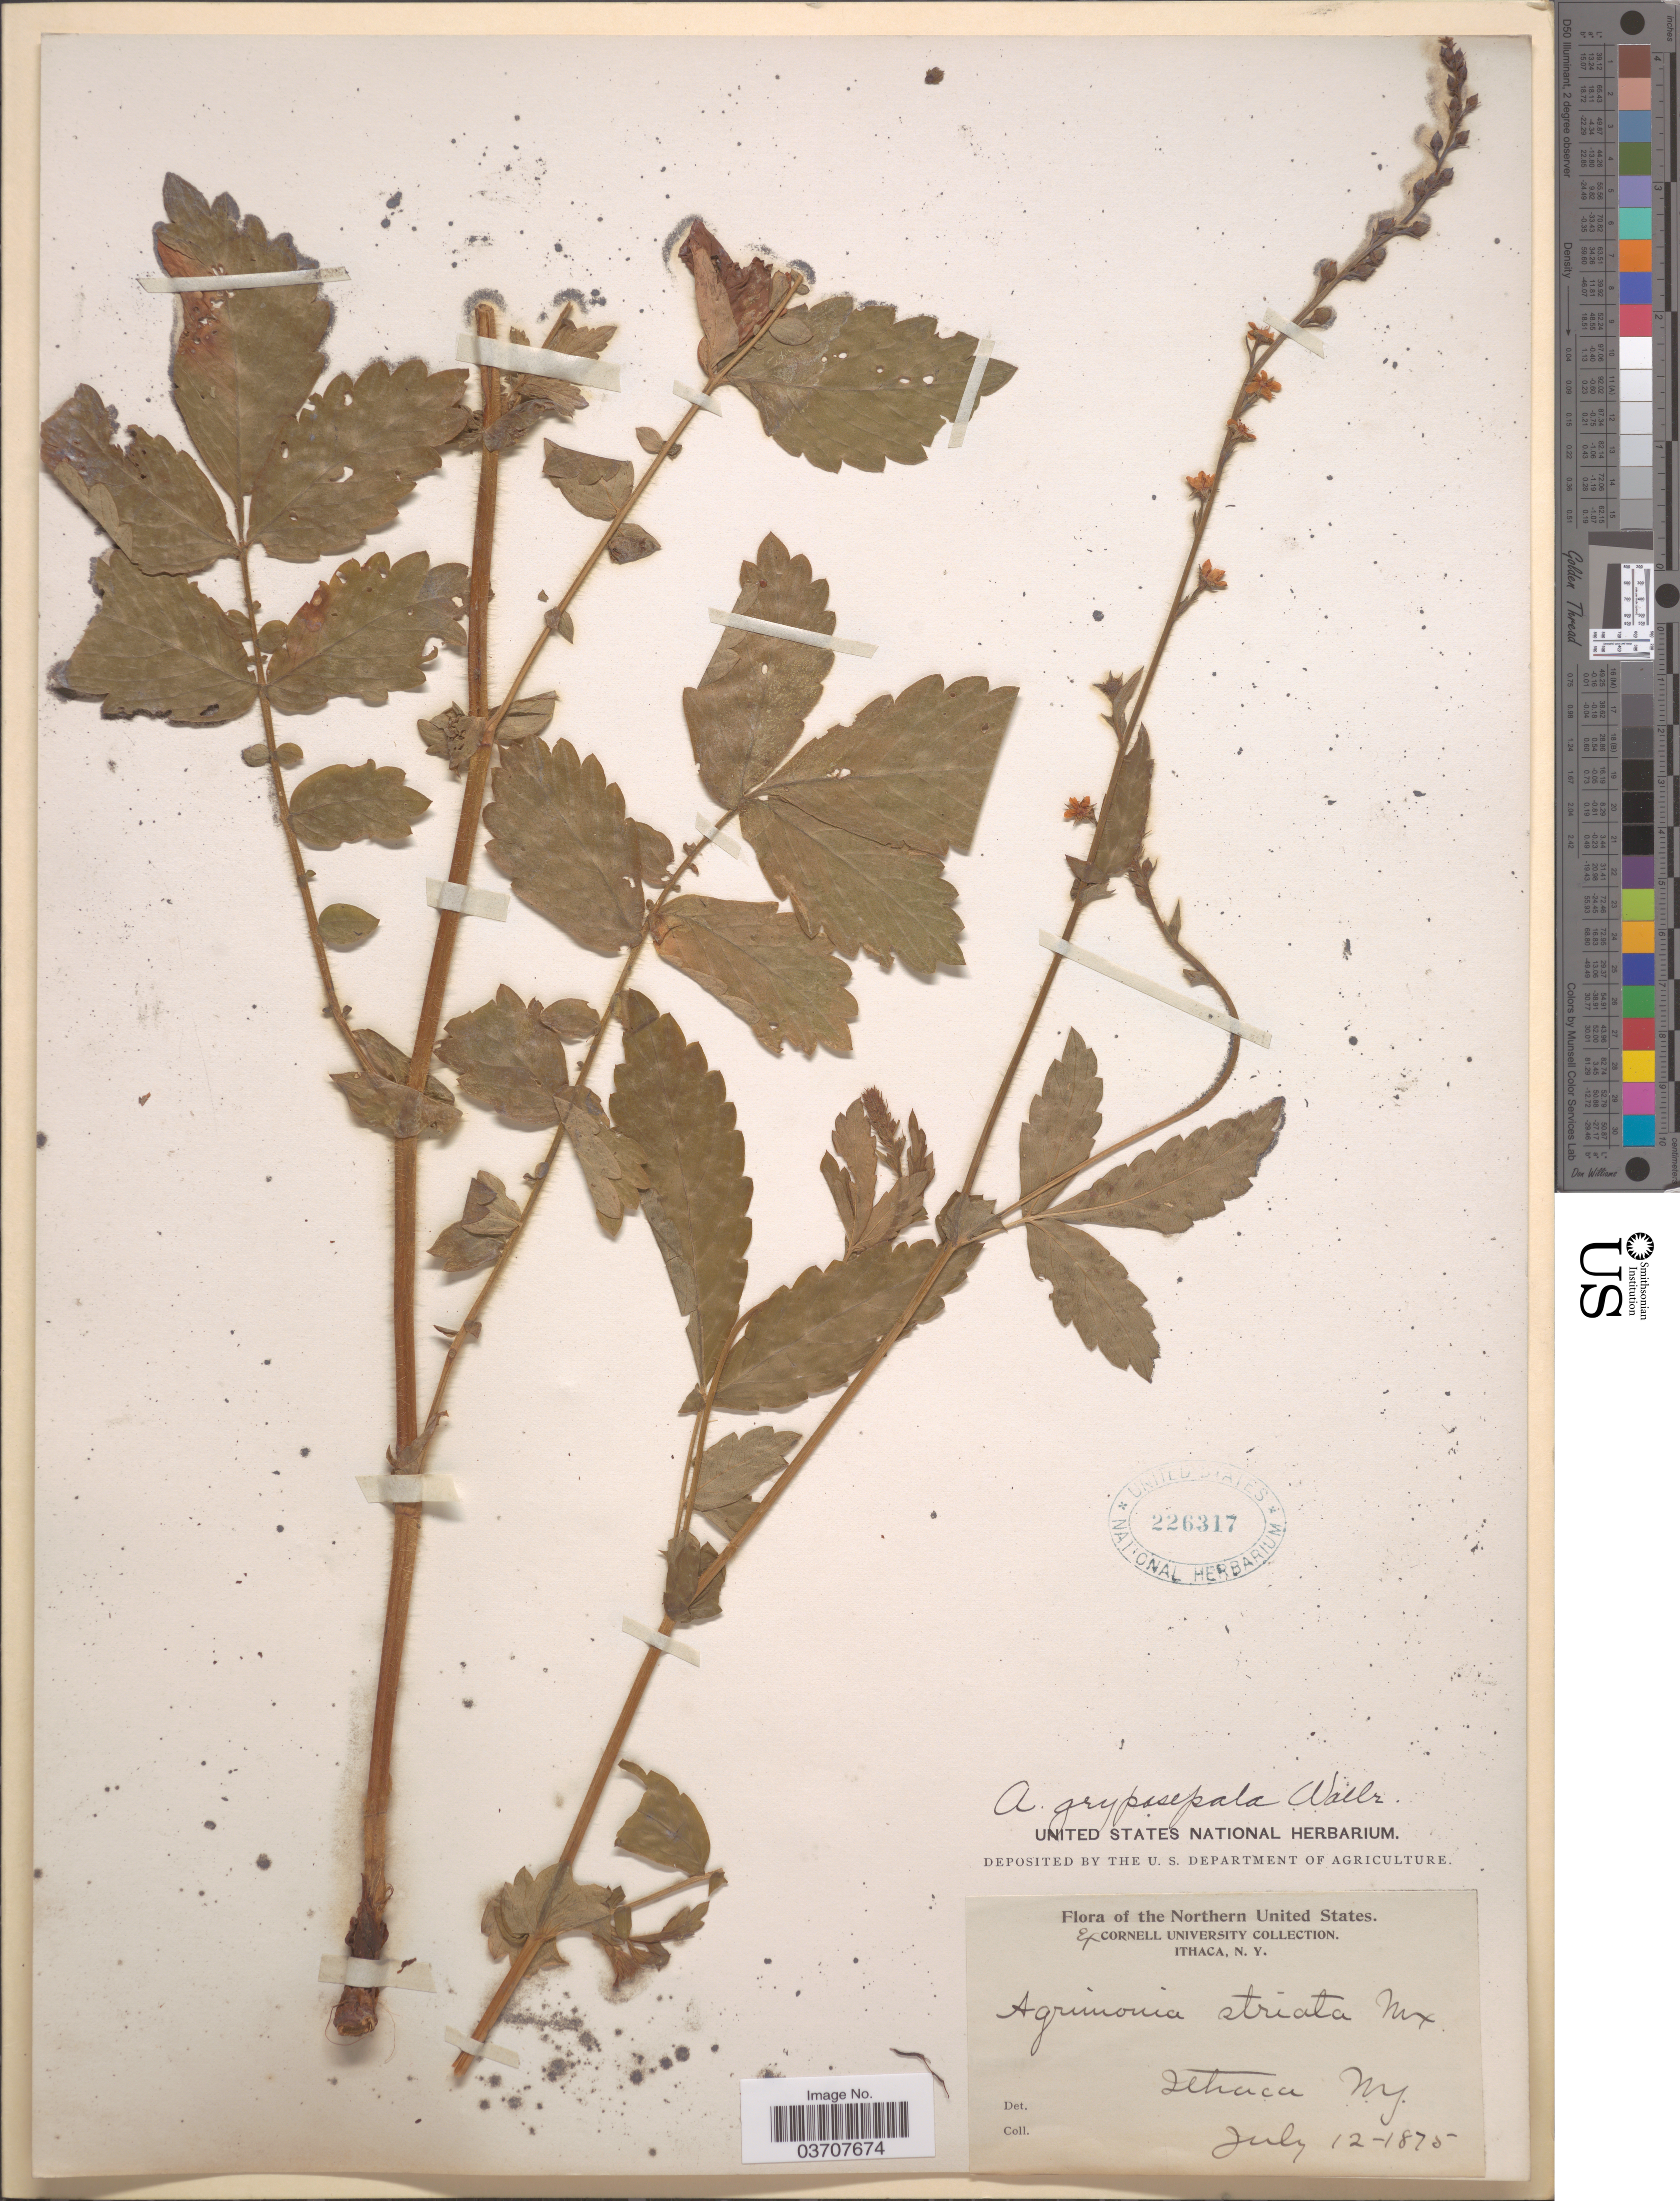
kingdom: Plantae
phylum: Tracheophyta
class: Magnoliopsida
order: Rosales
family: Rosaceae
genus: Agrimonia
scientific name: Agrimonia gryposepala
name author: Wallr.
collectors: Cornell University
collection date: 1875-07-12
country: United States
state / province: New York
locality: Northern United States. Ithaca.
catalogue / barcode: US 226317